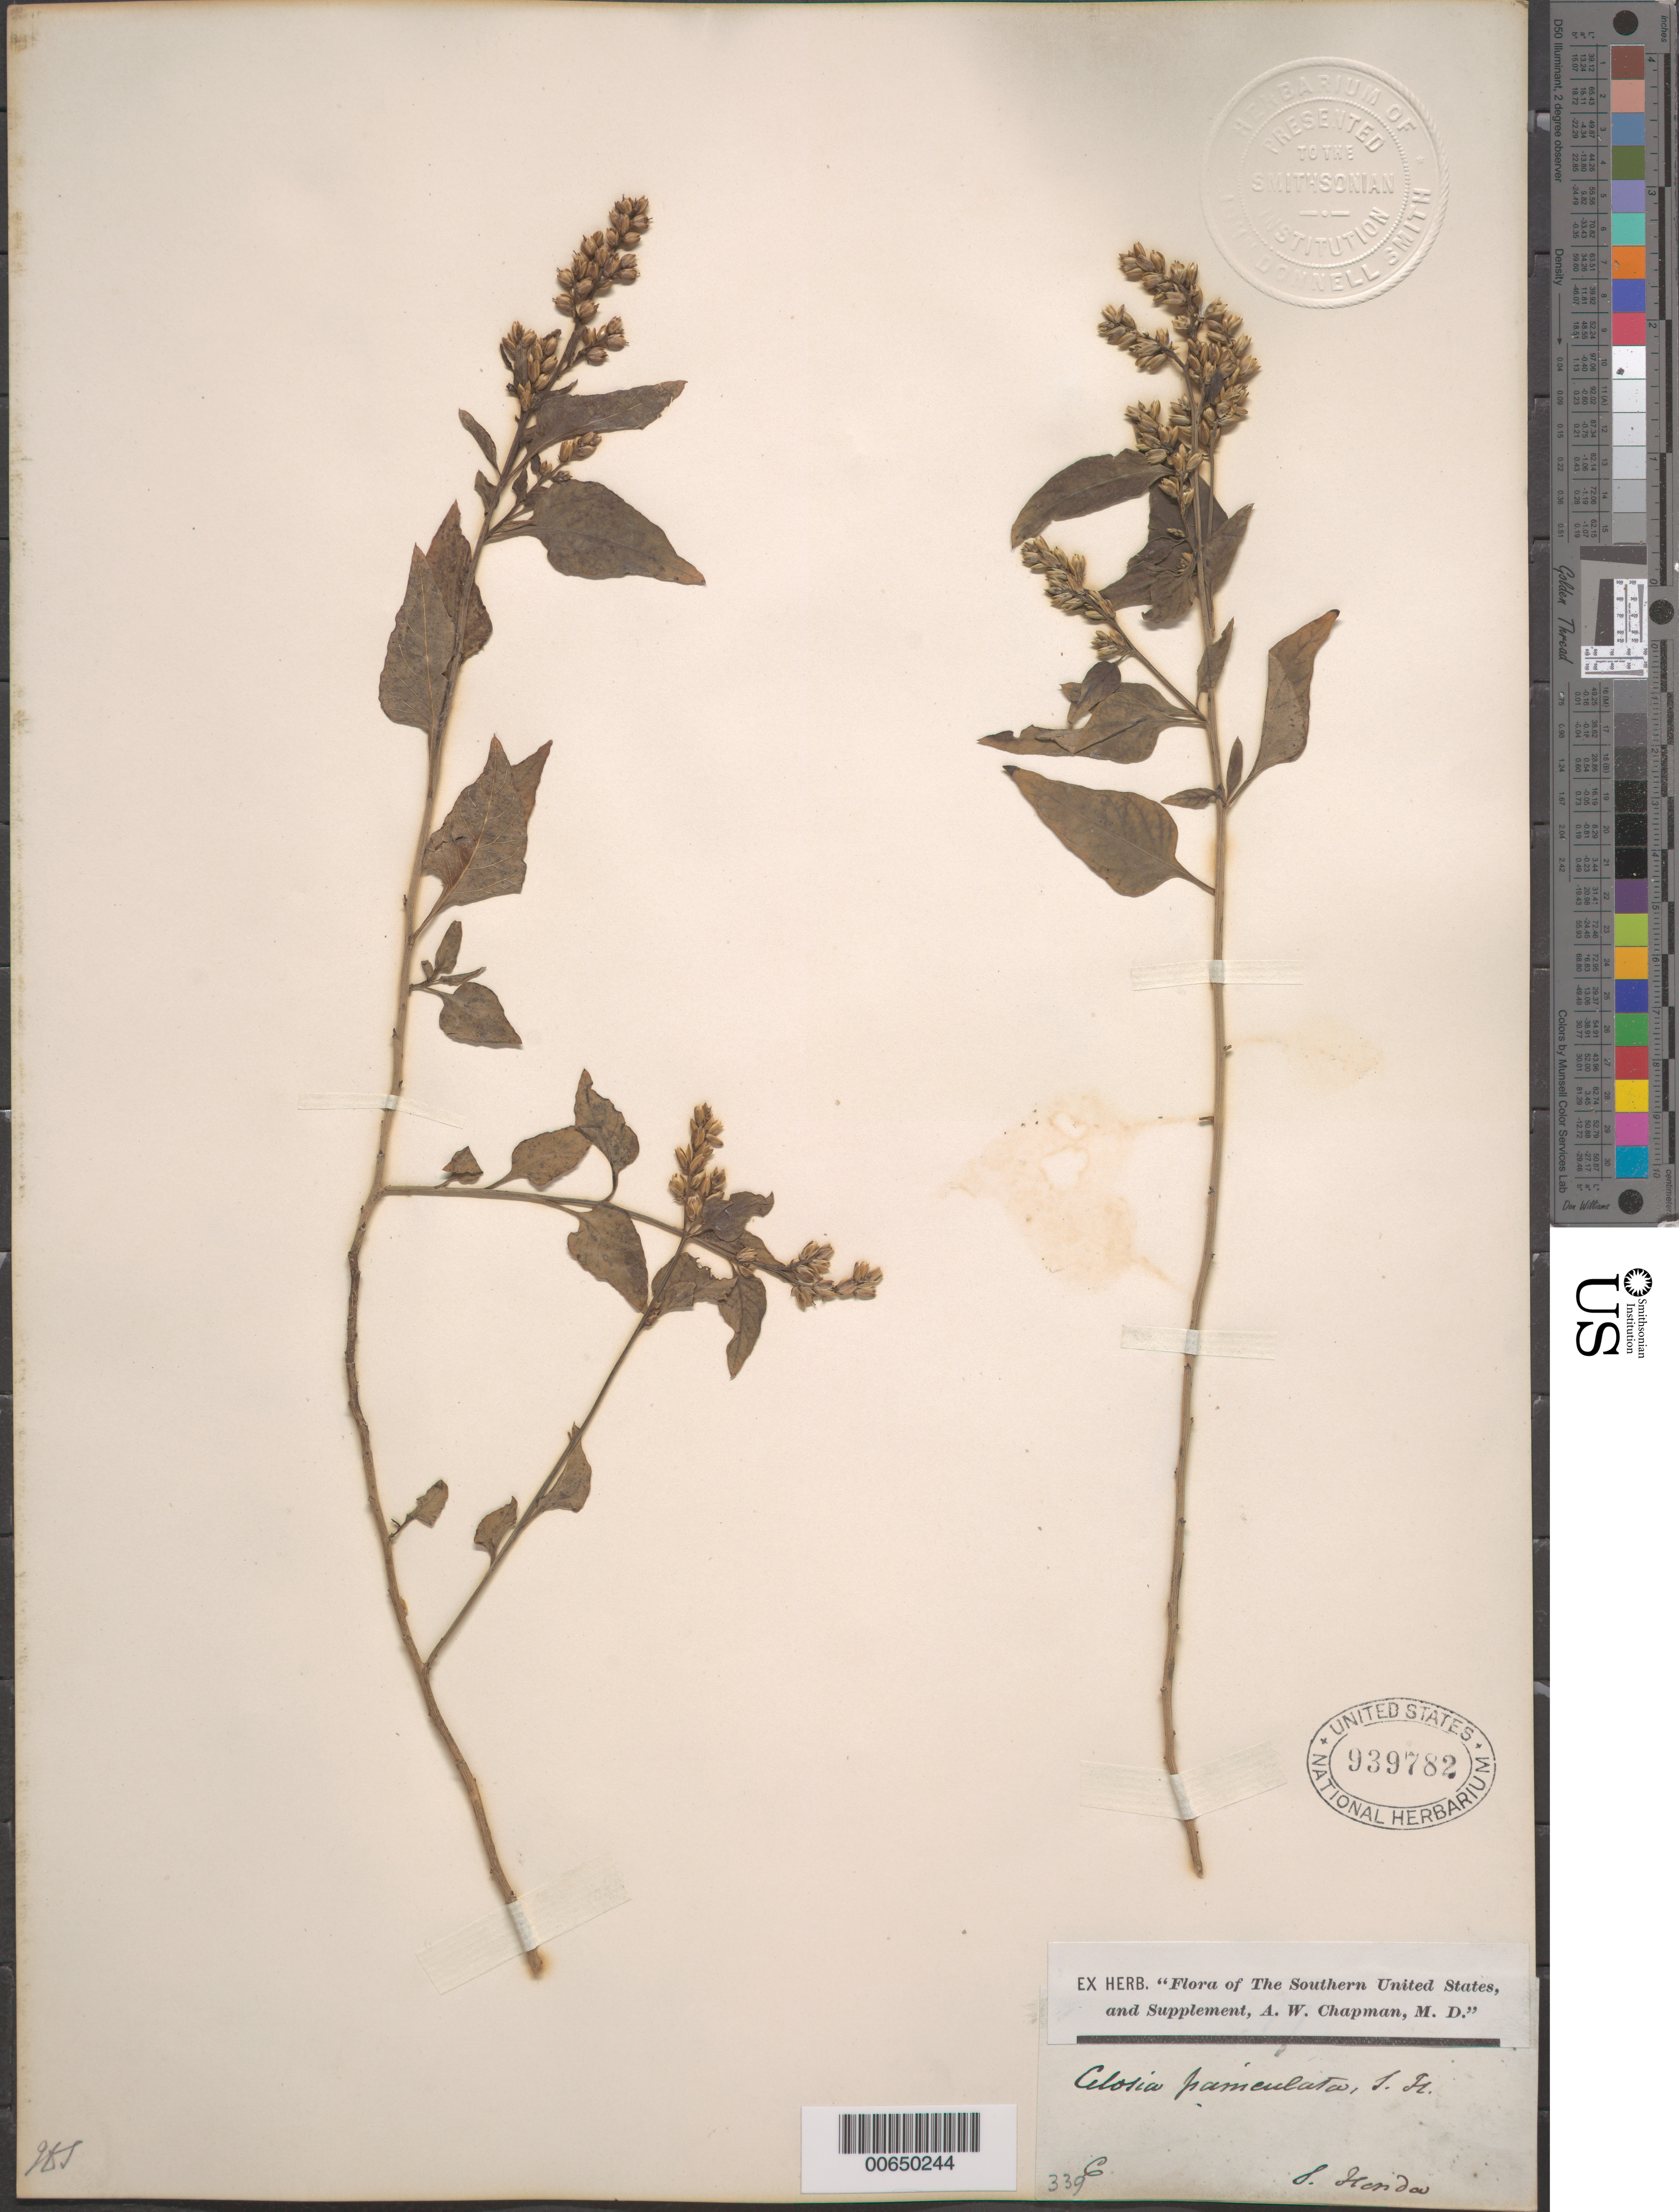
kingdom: Plantae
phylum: Tracheophyta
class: Magnoliopsida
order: Caryophyllales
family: Amaranthaceae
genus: Celosia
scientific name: Celosia nitida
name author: Vahl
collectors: A. W. Chapman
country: United States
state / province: Florida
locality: S. Florida.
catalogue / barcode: US 939782